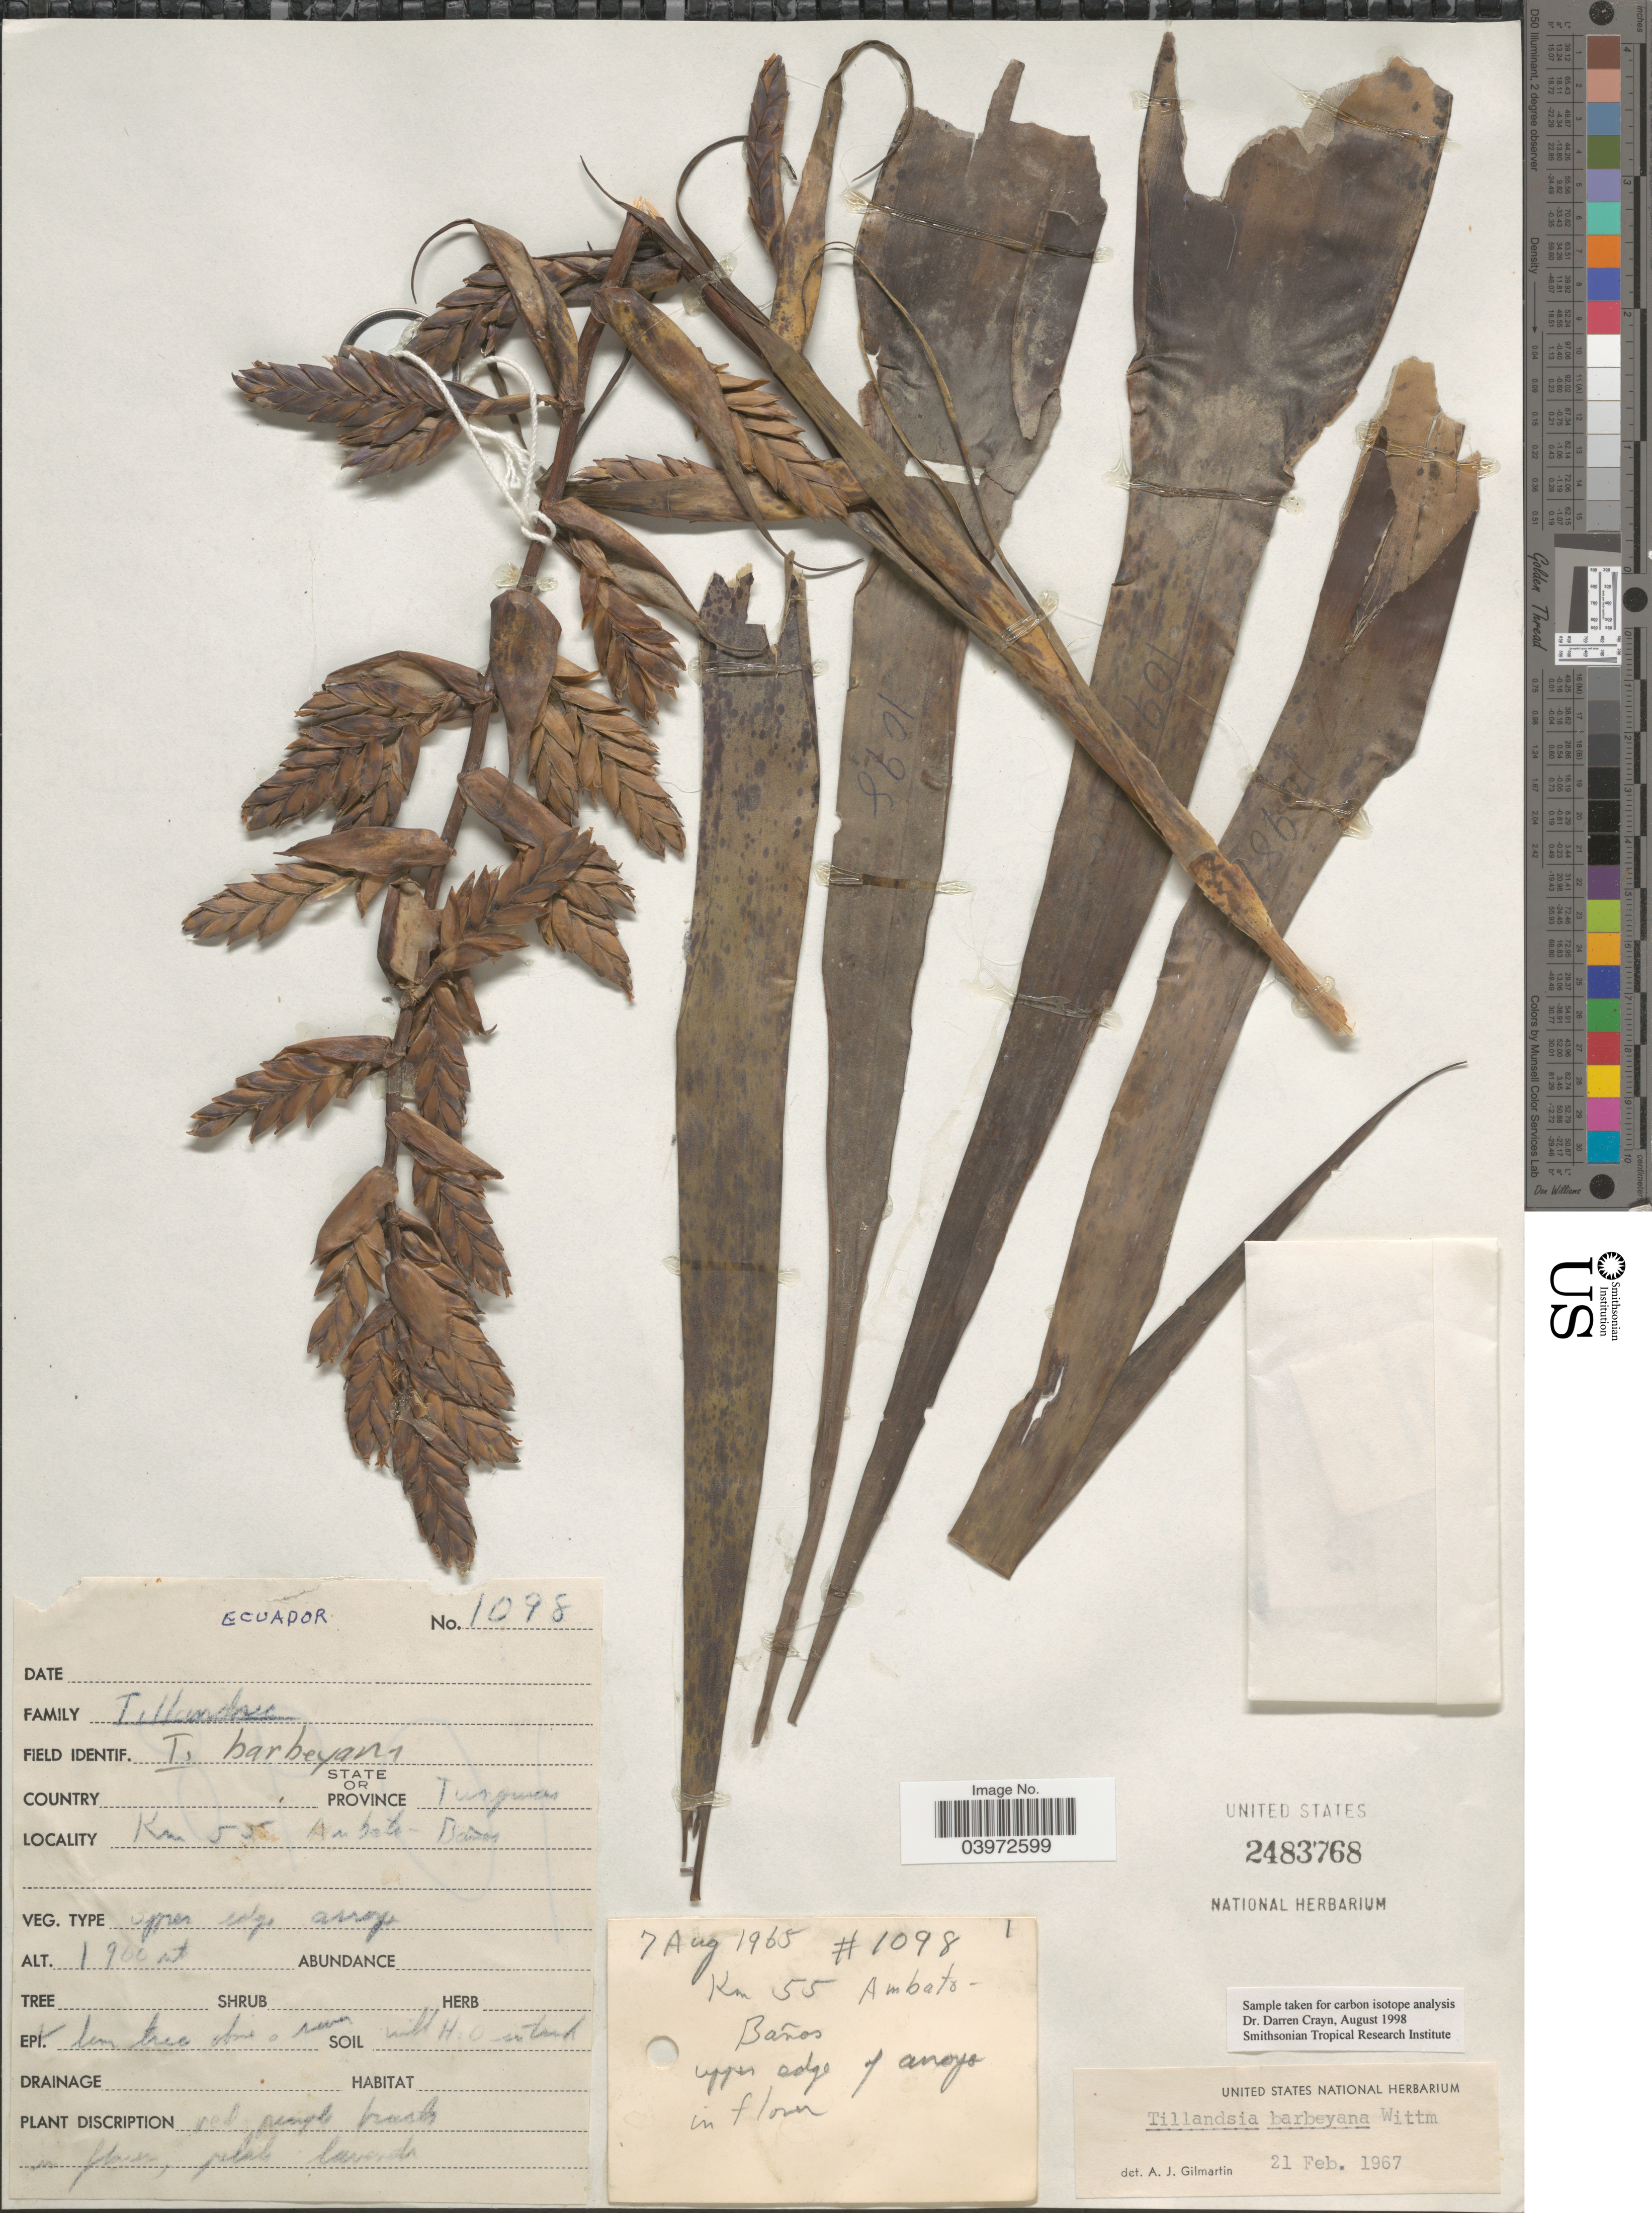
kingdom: Plantae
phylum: Tracheophyta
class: Liliopsida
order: Poales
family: Bromeliaceae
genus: Tillandsia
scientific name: Tillandsia barbeyana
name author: Wittm.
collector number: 1098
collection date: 1965-08-07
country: Ecuador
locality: State or Province Tunquas. Km 55 Ambato-Baños.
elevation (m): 1900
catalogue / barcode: US 2483768